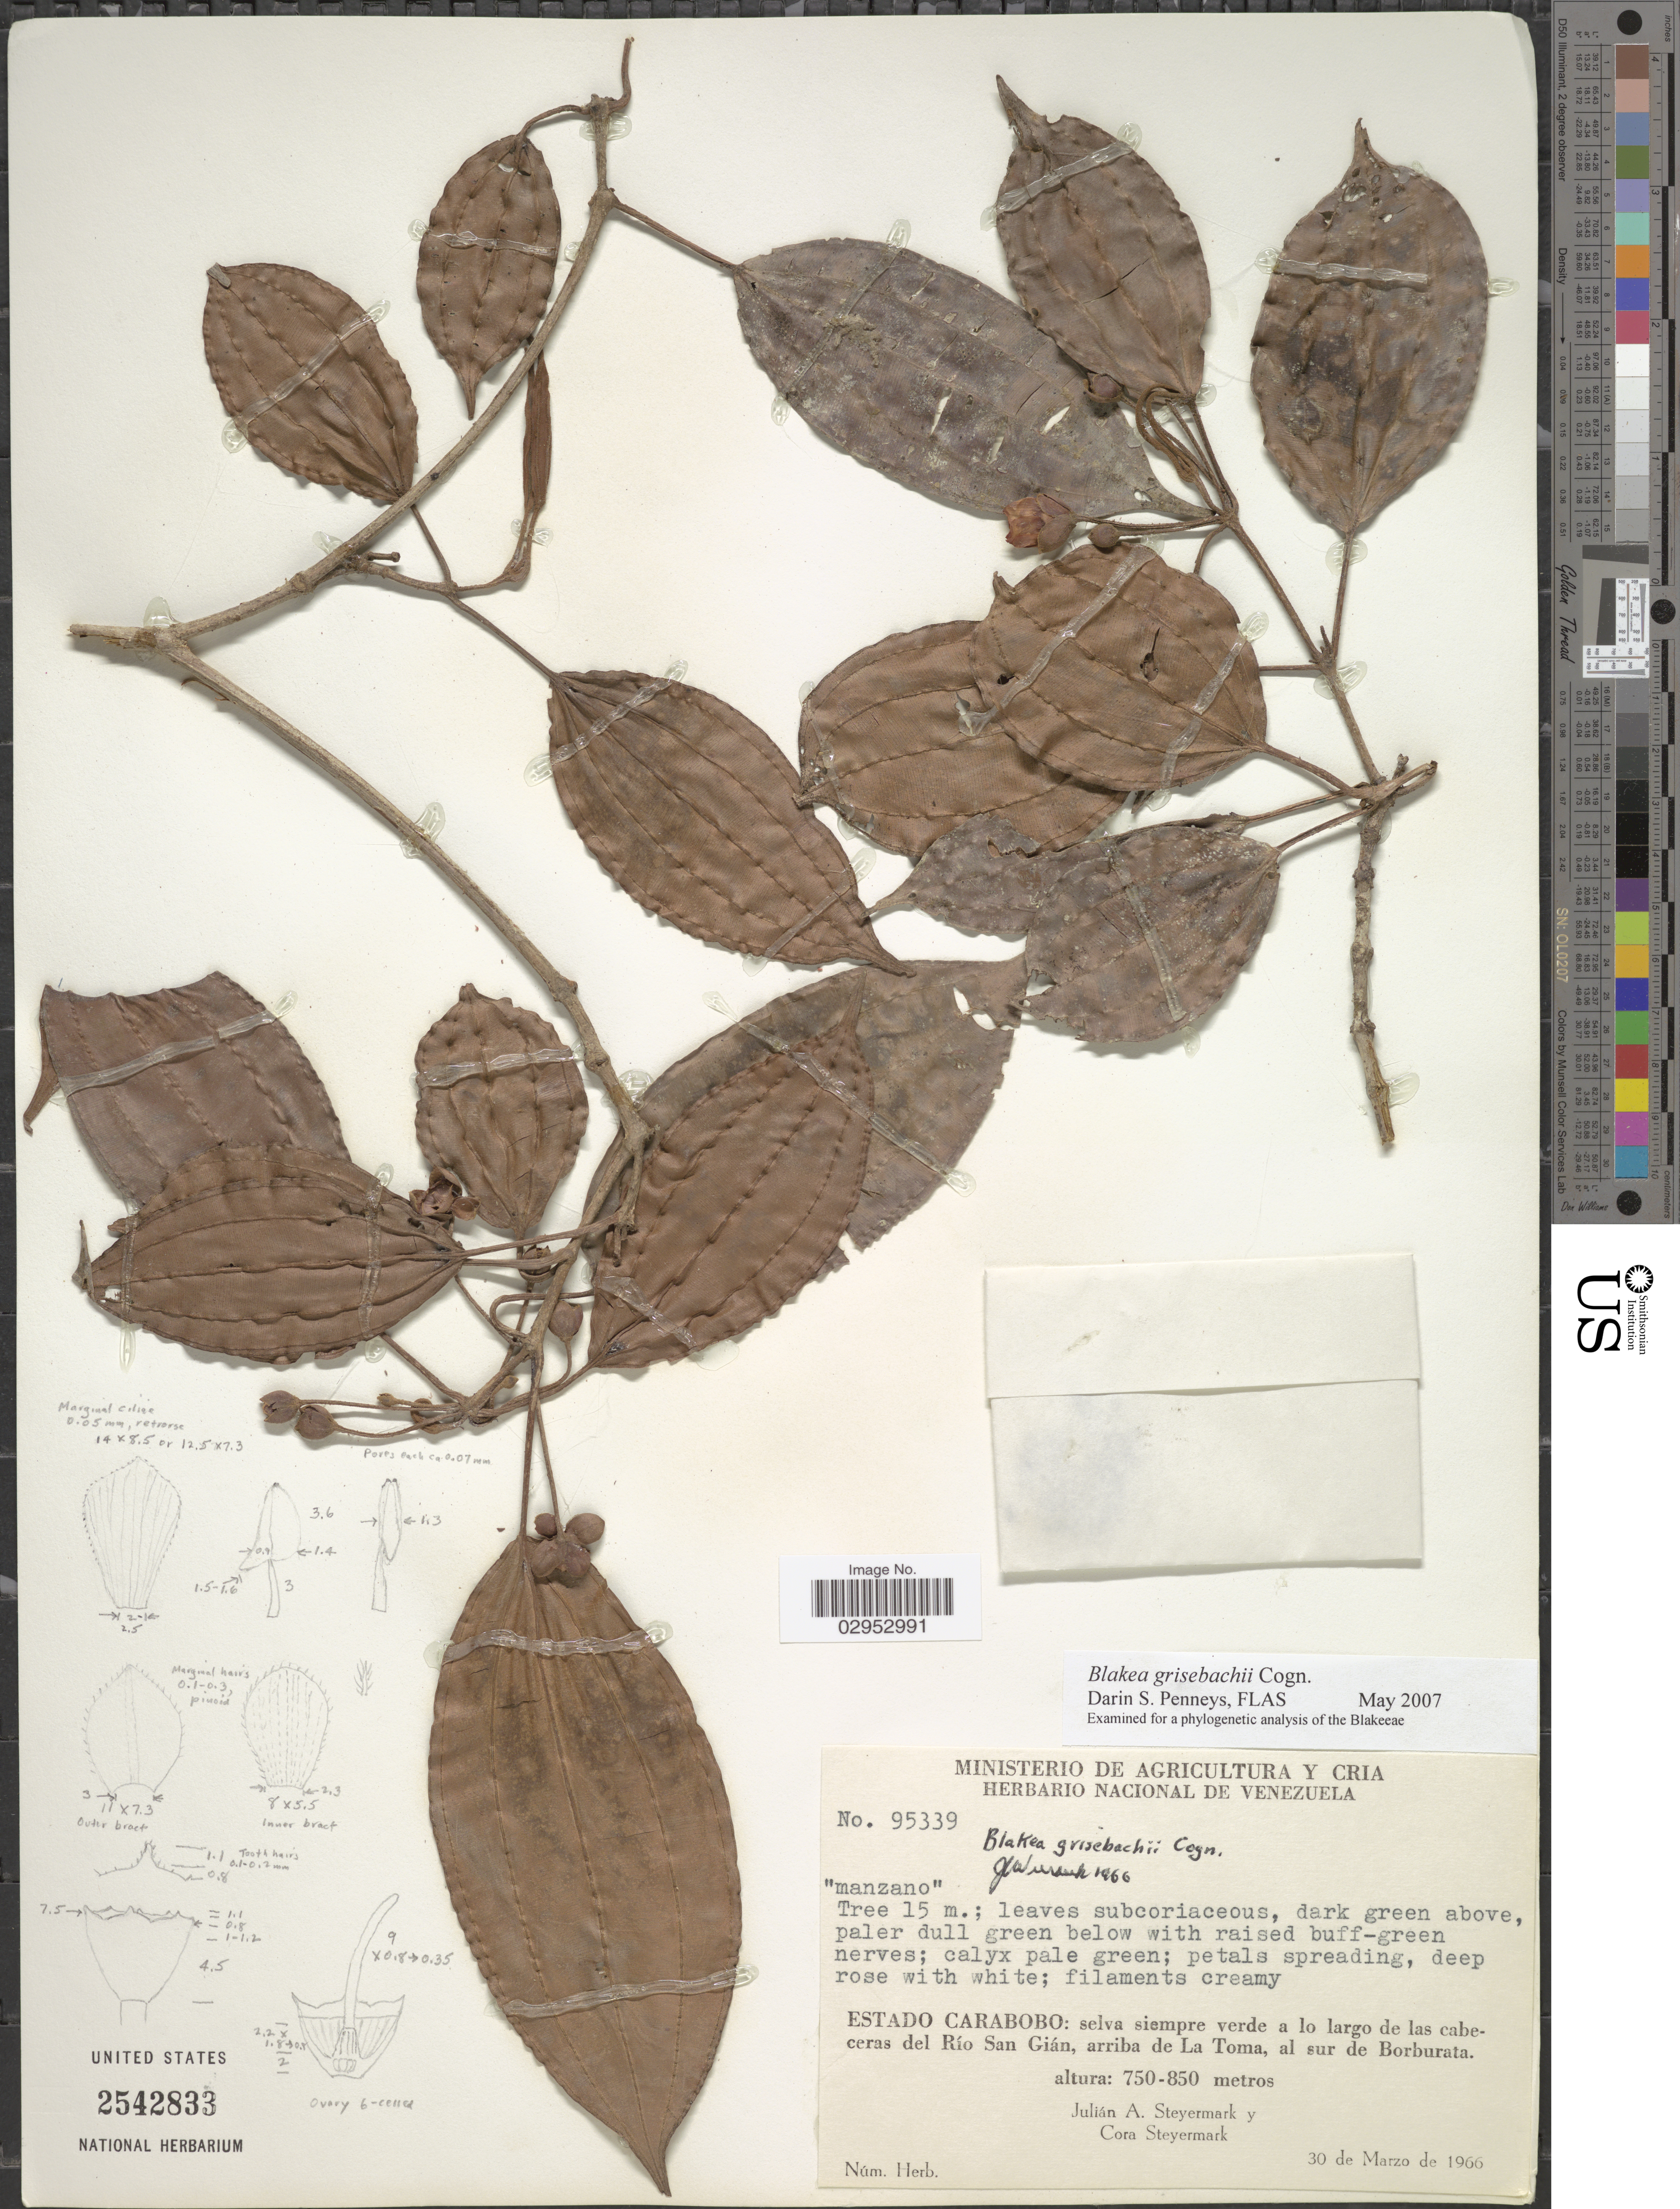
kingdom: Plantae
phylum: Tracheophyta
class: Magnoliopsida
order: Myrtales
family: Melastomataceae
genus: Blakea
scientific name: Blakea grisebachii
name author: Cogn.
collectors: J. Steyermark & C. Steyermark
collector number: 95339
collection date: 1966-03-30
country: Venezuela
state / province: Carabobo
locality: Selva siempre verde a lo largo de las cabeceras del Río San Gián, arriba de La Toma, al sur de Borburata.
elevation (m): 750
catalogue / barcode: US 2542833